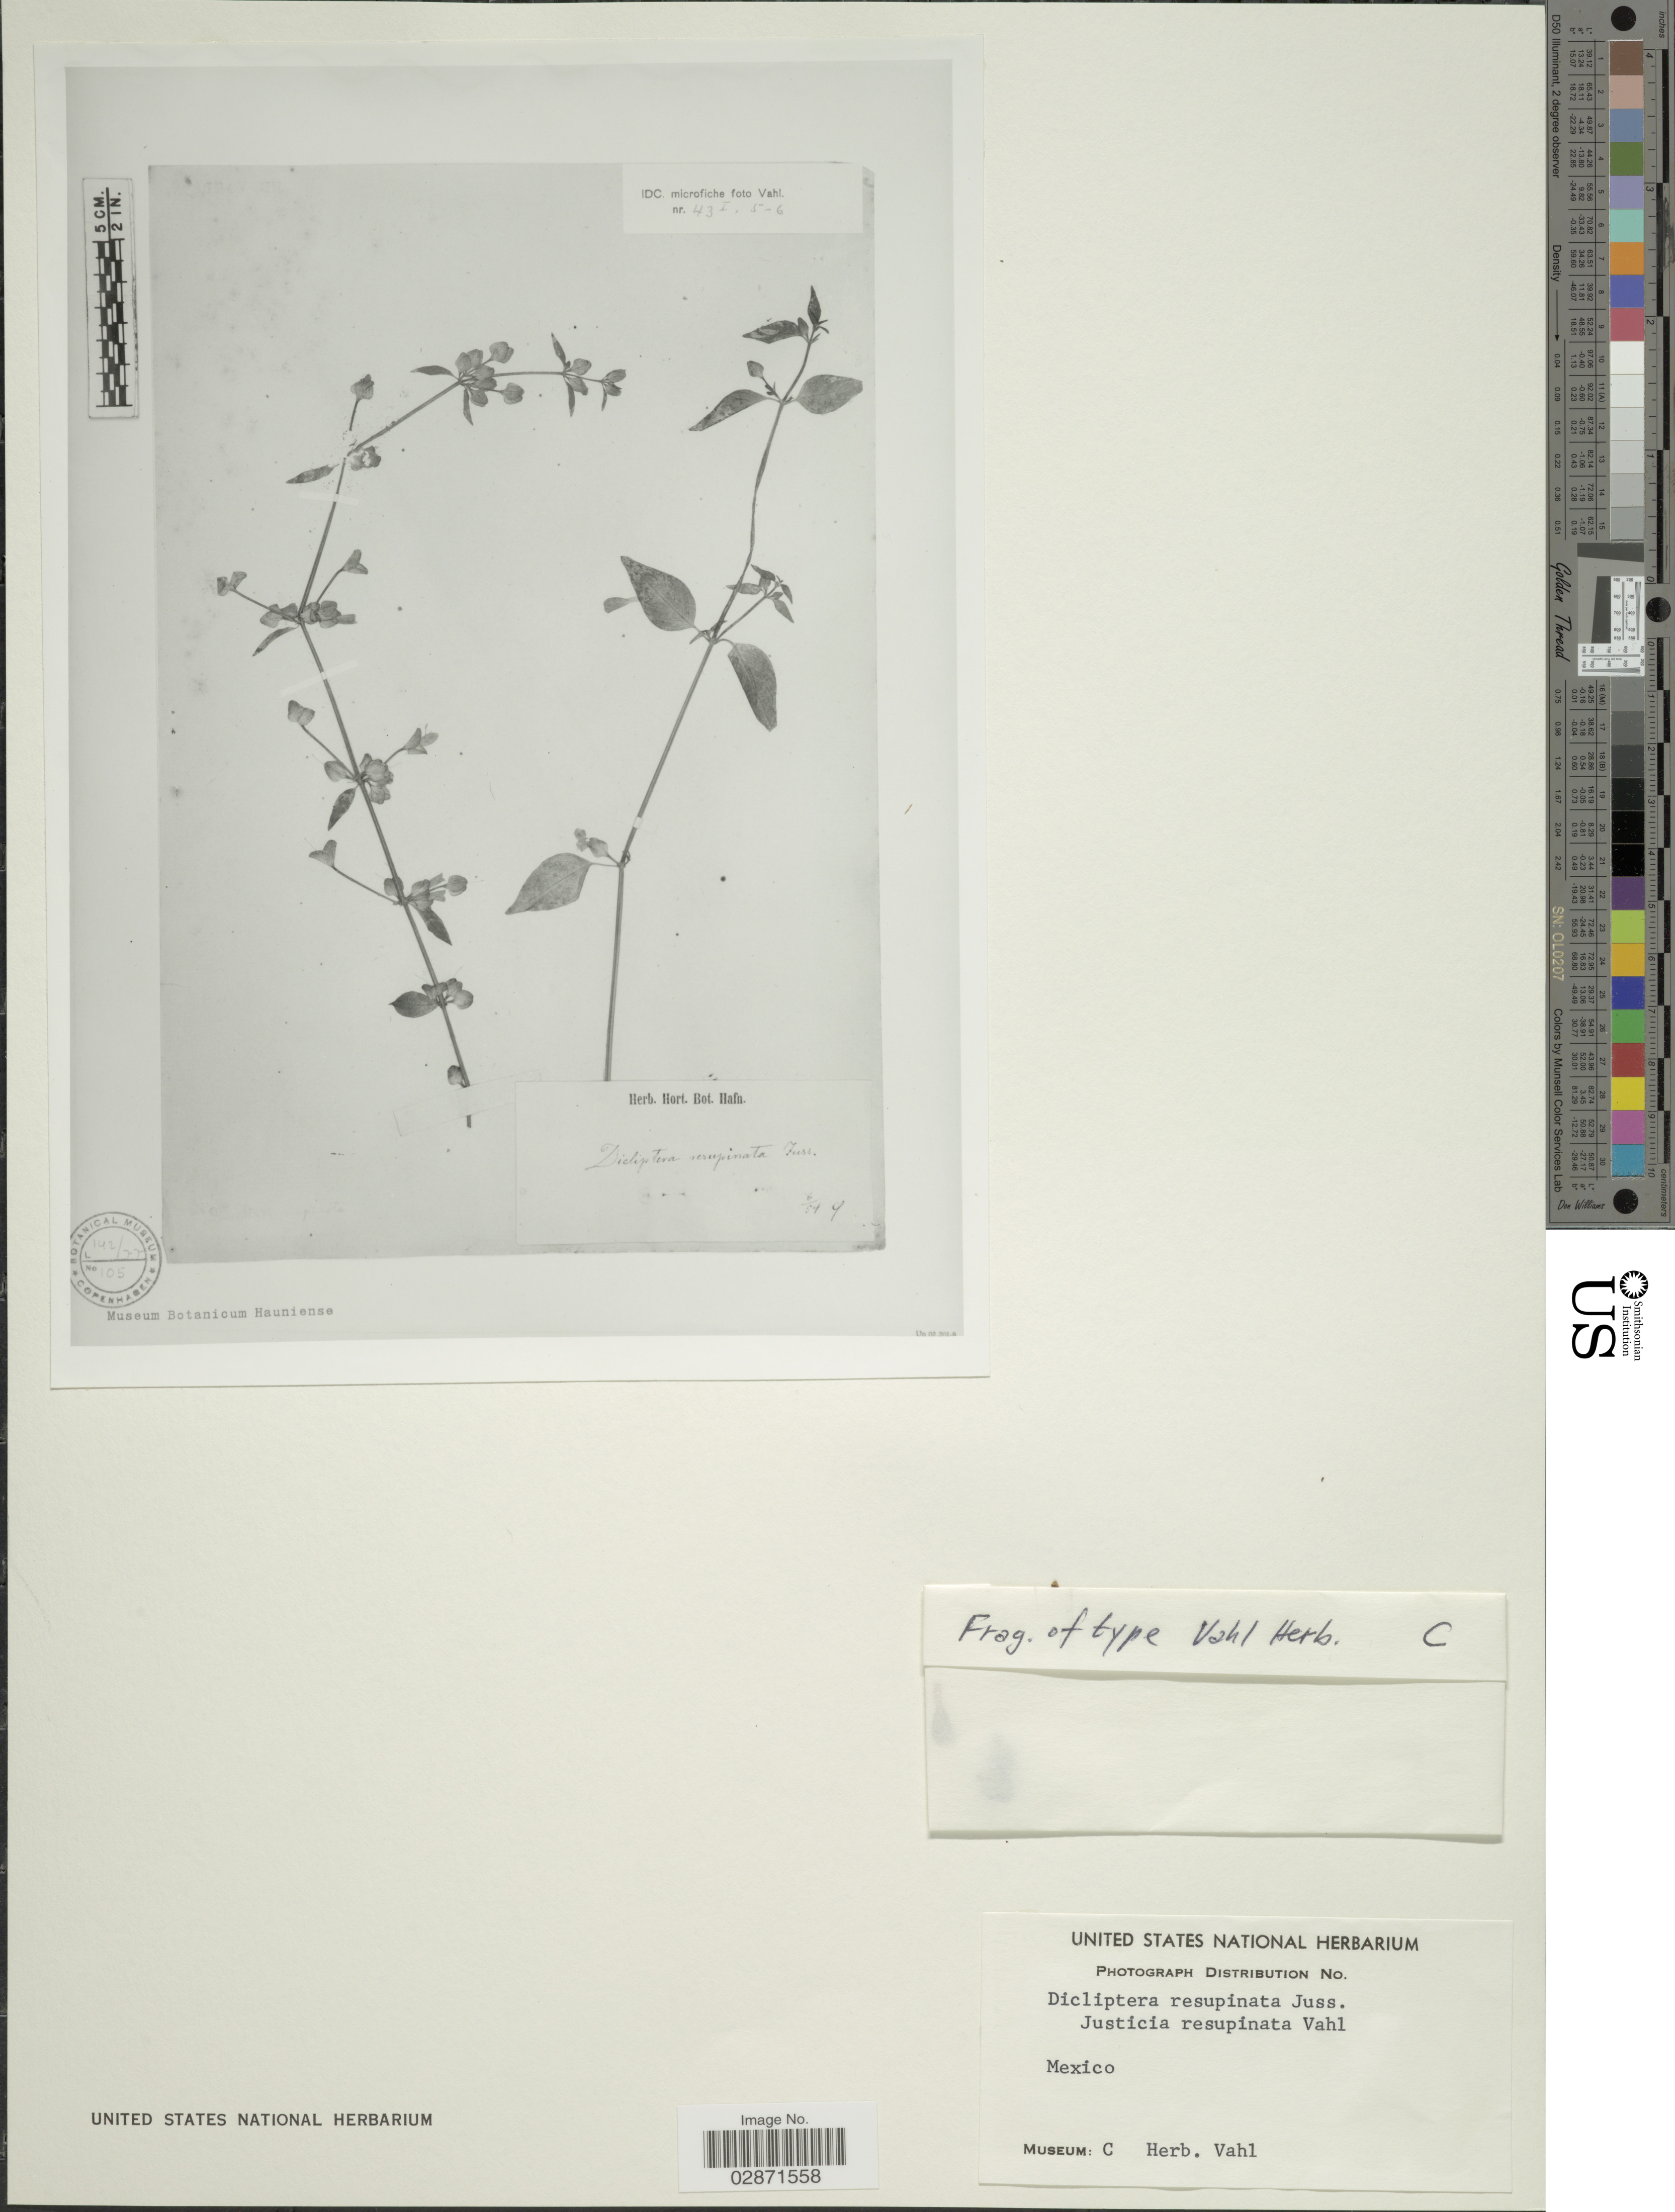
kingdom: Plantae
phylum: Tracheophyta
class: Magnoliopsida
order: Lamiales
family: Acanthaceae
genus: Dicliptera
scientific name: Dicliptera resupinata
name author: (Vahl) Juss.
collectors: Ex herb. Vahl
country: Mexico